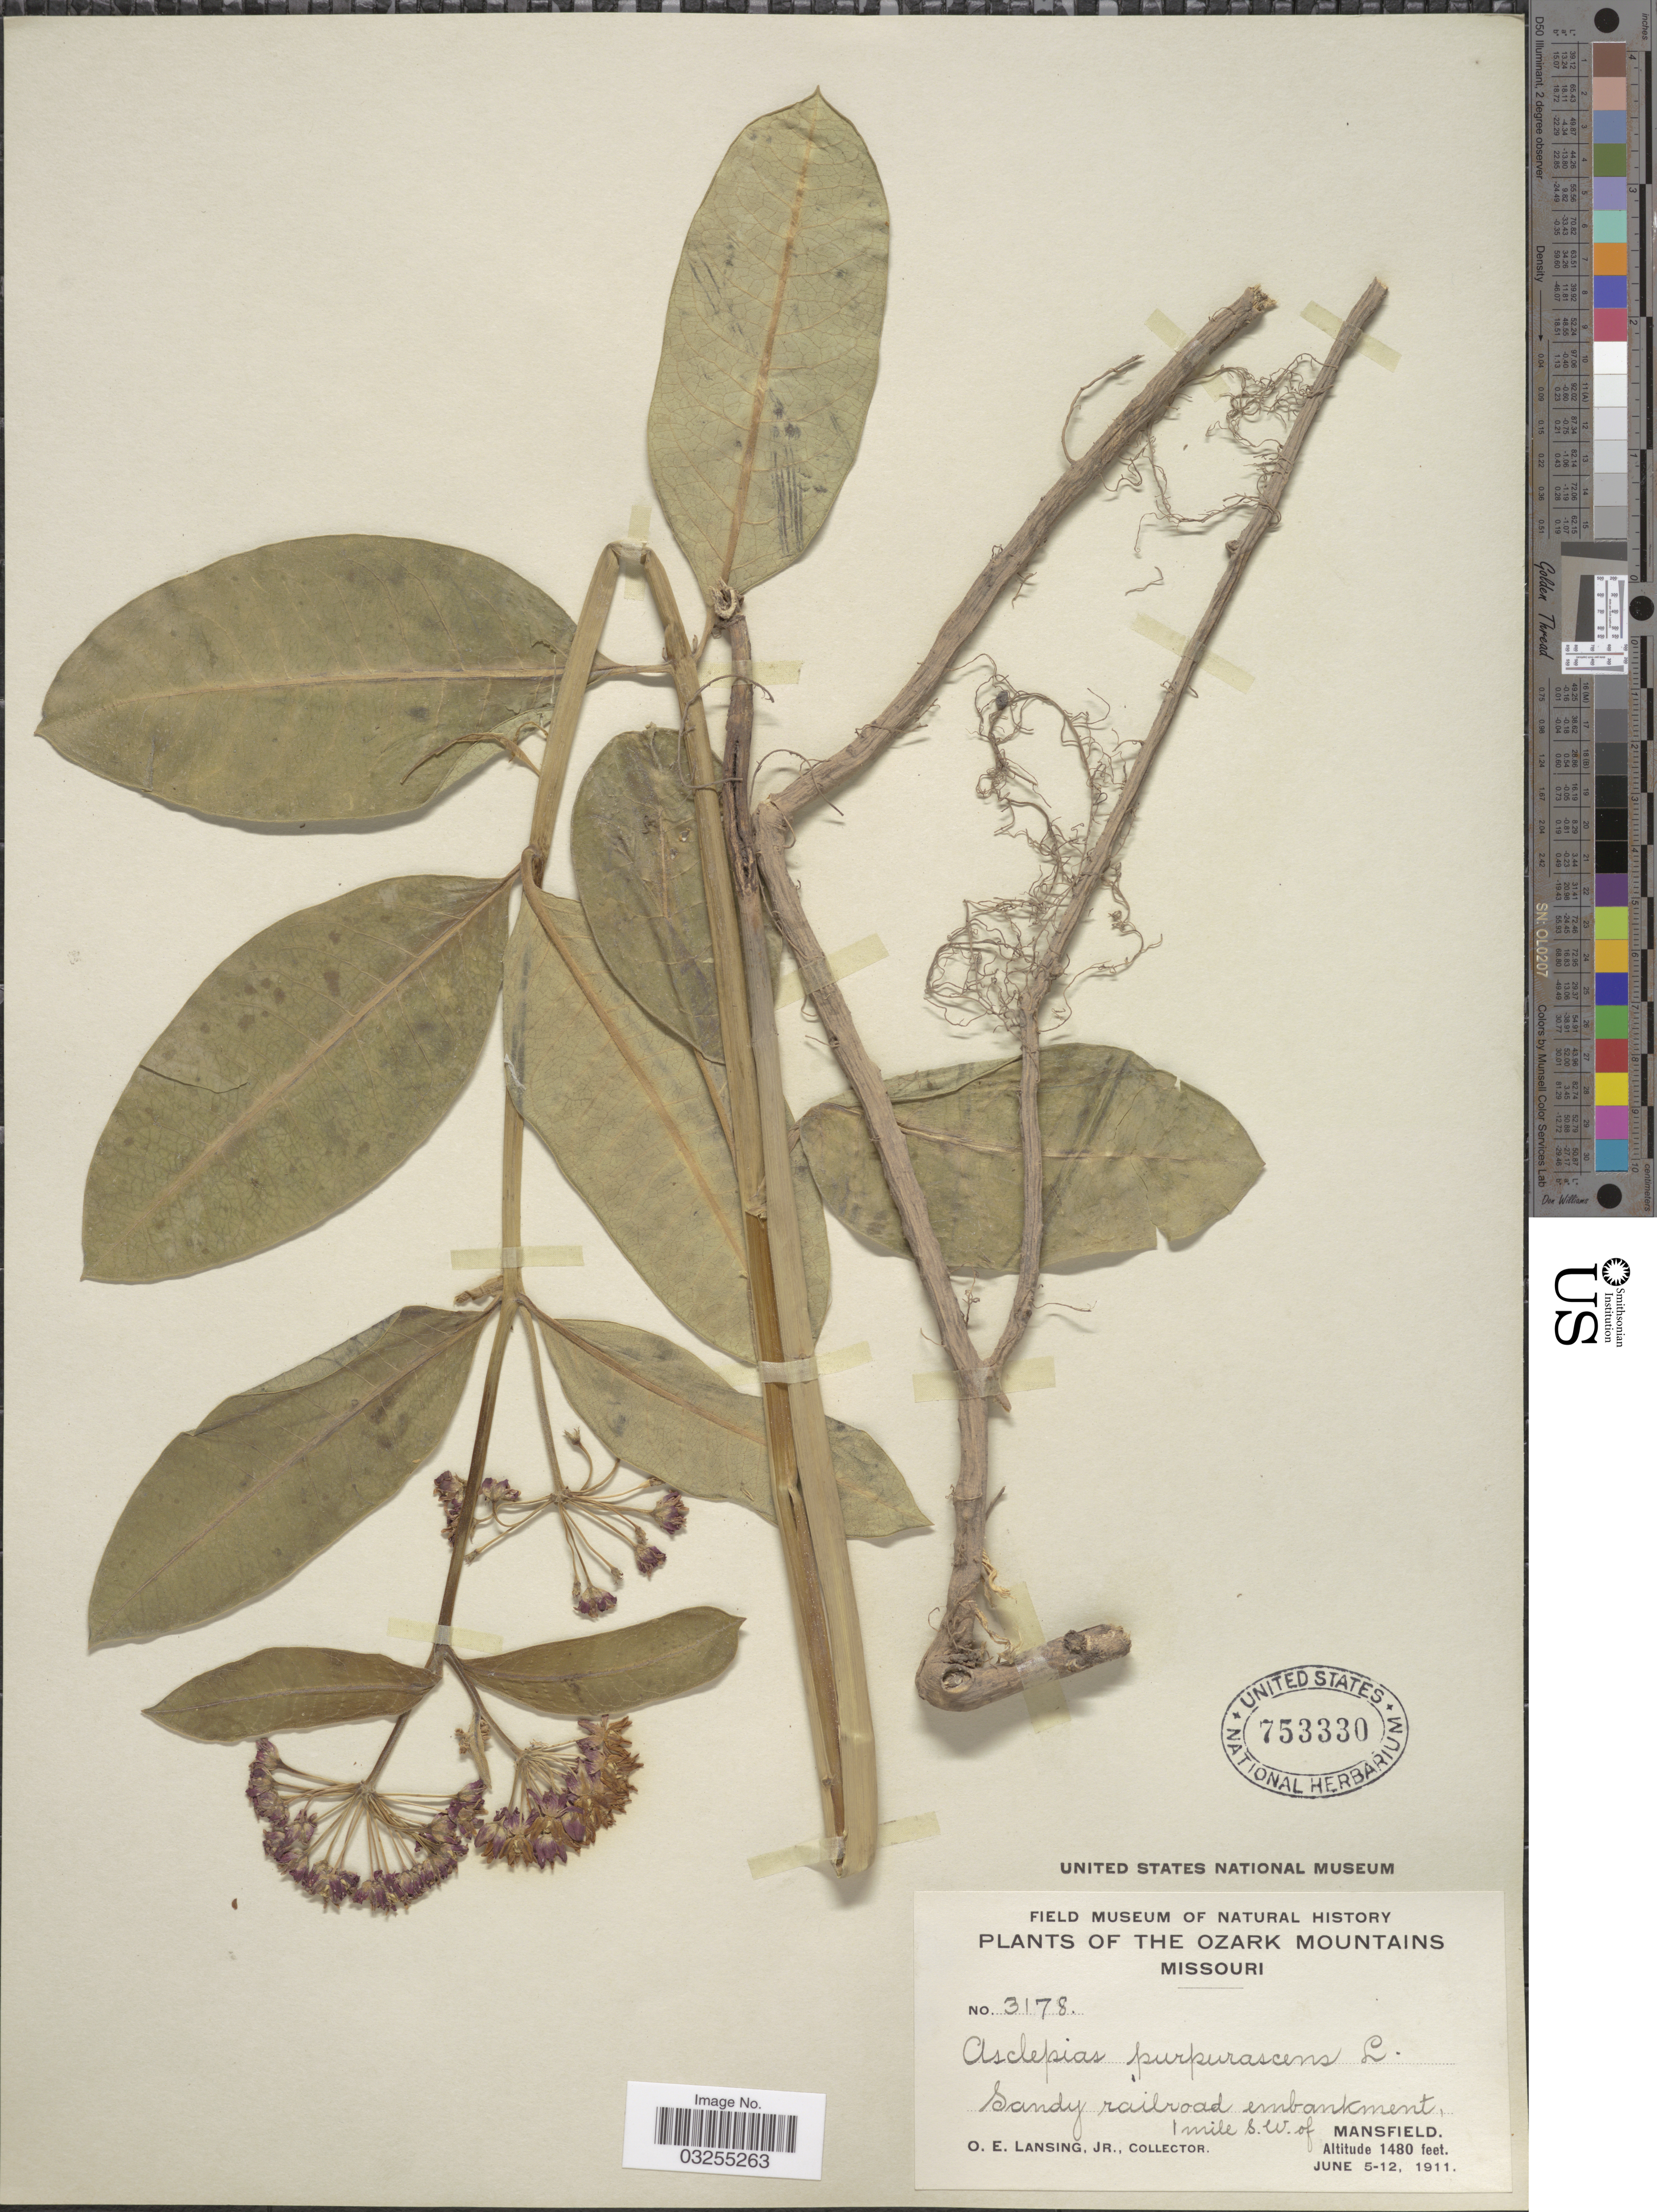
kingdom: Plantae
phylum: Tracheophyta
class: Magnoliopsida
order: Gentianales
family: Apocynaceae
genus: Asclepias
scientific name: Asclepias purpurascens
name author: L.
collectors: O. Lansing Jr.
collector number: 3178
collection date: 1911-06-05/1911-06-12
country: United States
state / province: Missouri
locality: Ozark Mountains. Sandy railroad embankment, 1 mile S.W. of Mansfield.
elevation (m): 451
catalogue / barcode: US 753330